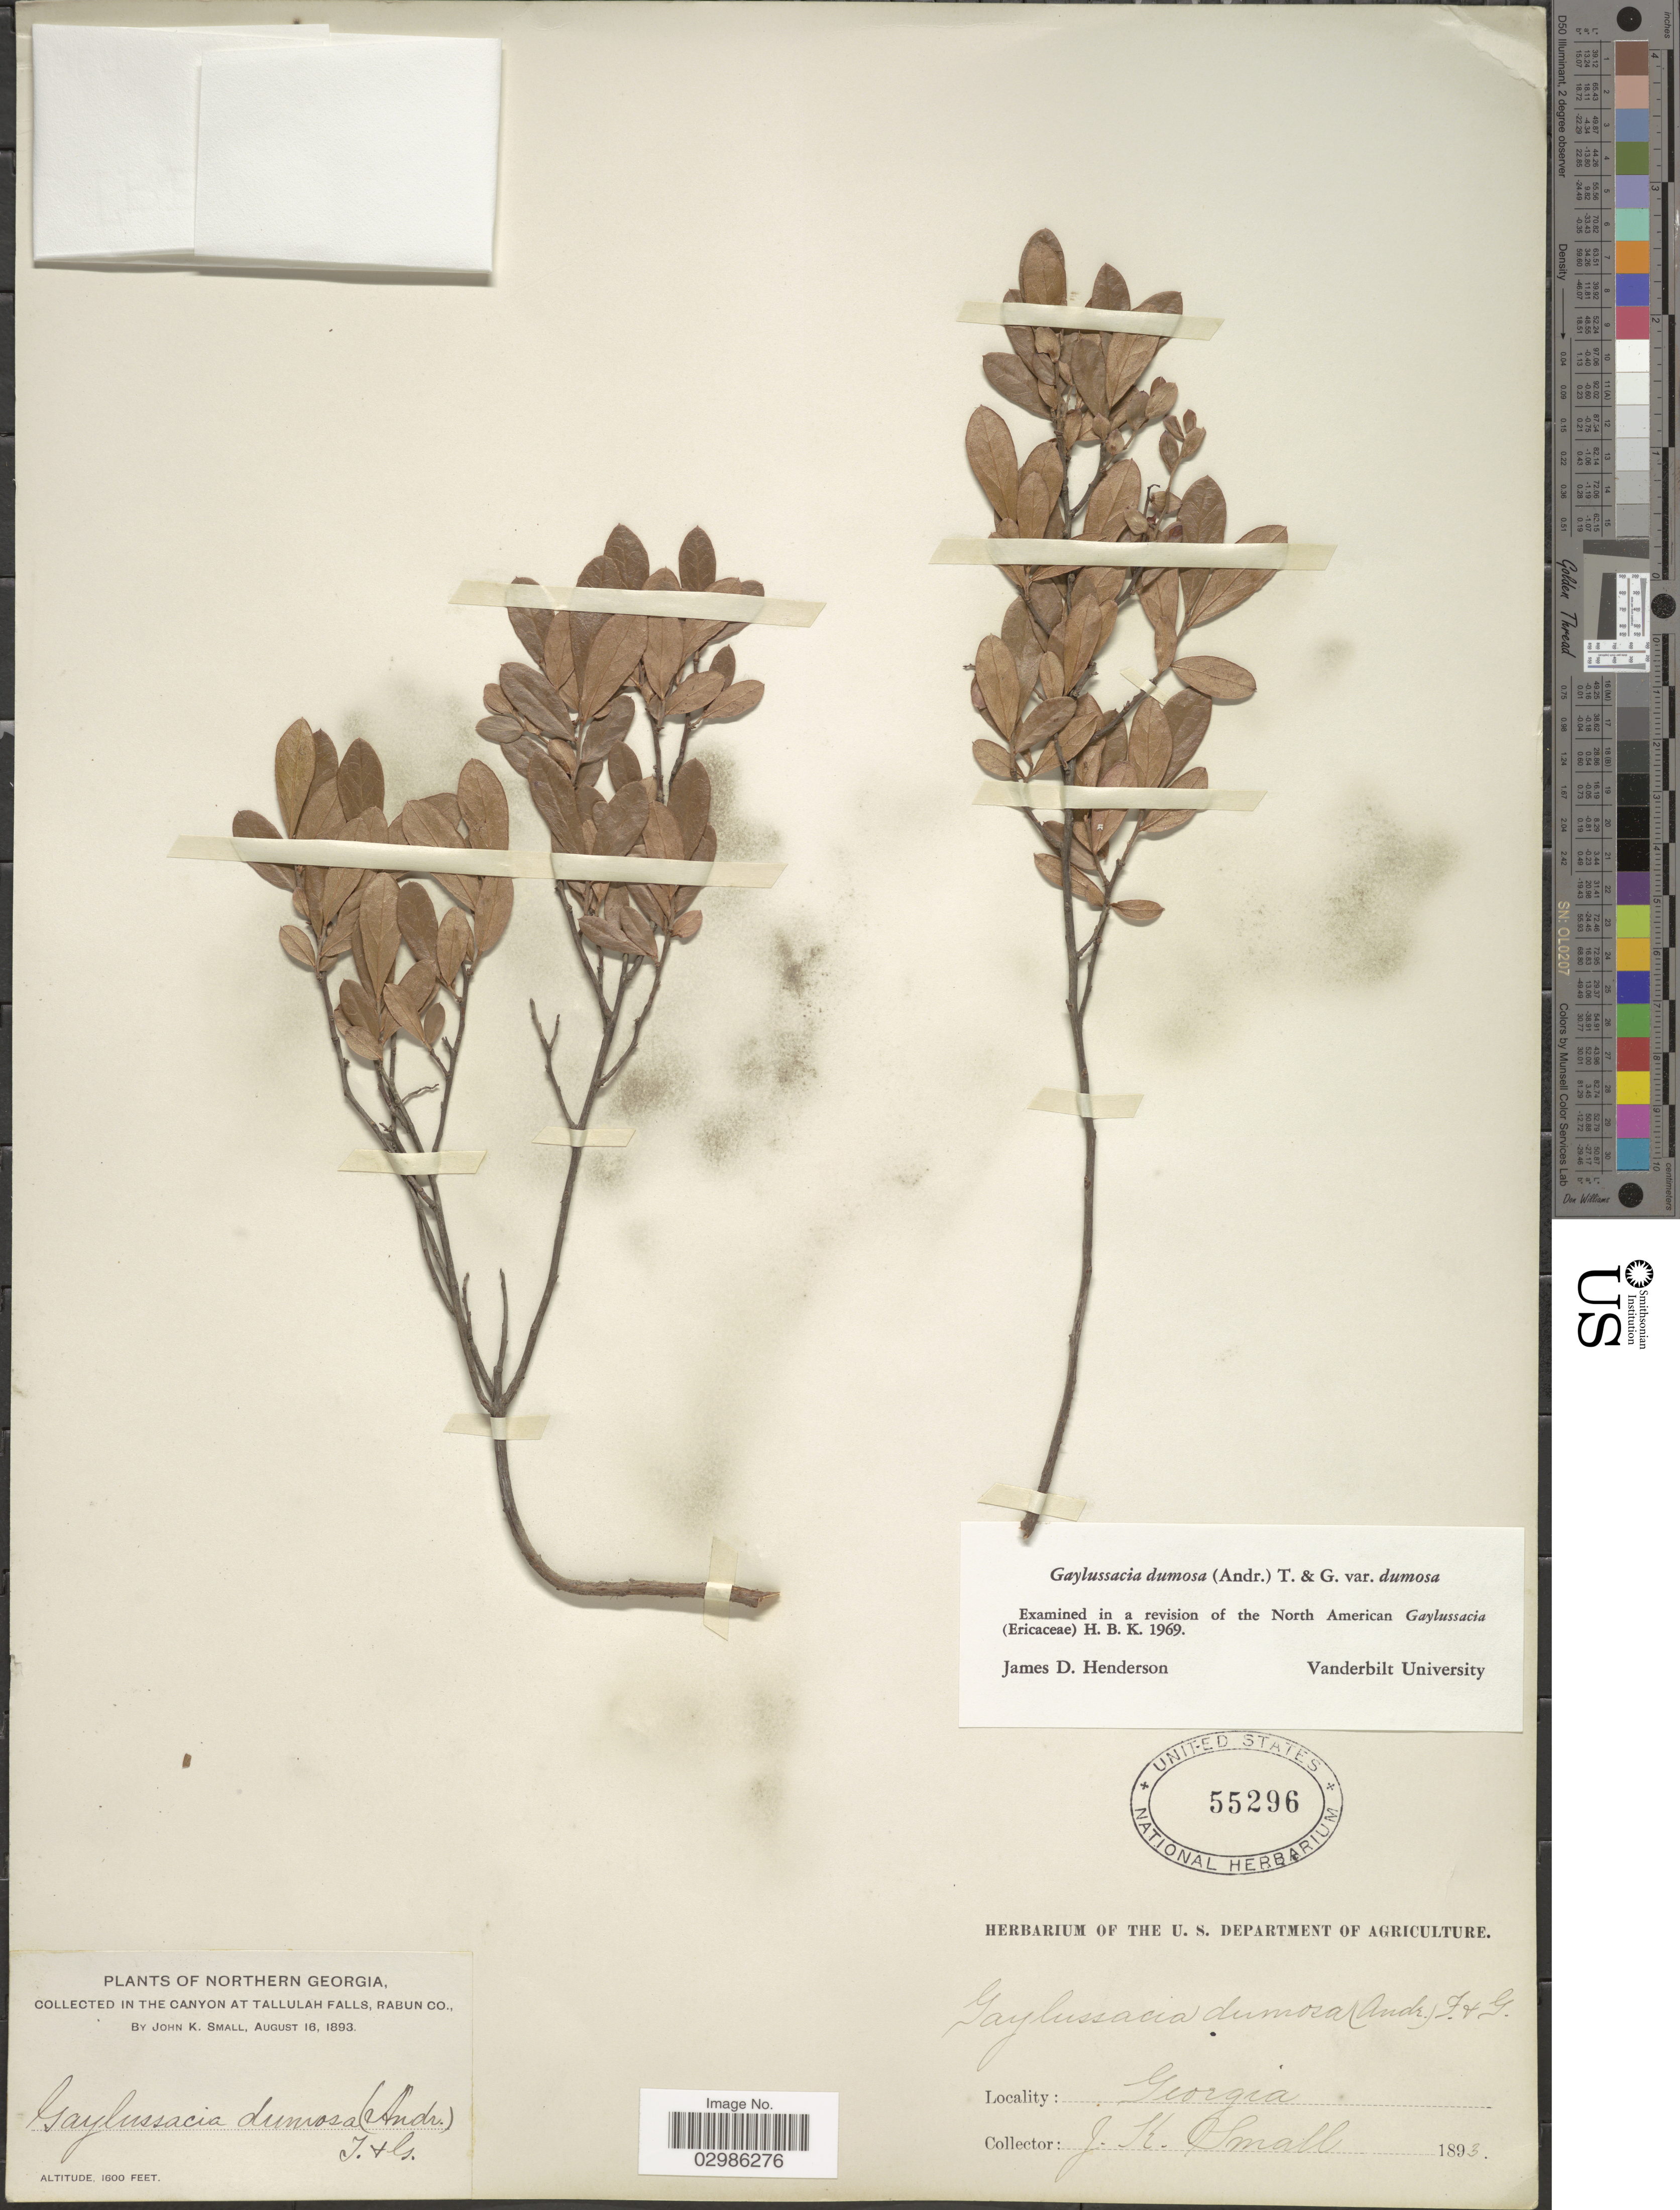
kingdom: Plantae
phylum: Tracheophyta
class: Magnoliopsida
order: Ericales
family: Ericaceae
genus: Gaylussacia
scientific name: Gaylussacia dumosa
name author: (Andrews) Torr. & A. Gray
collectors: J. K. Small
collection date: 1893-08-16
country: United States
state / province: Georgia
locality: Northern Georgia, in the Canyon at Tallulah Falls, Rabun Co.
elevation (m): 488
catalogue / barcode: US 55296